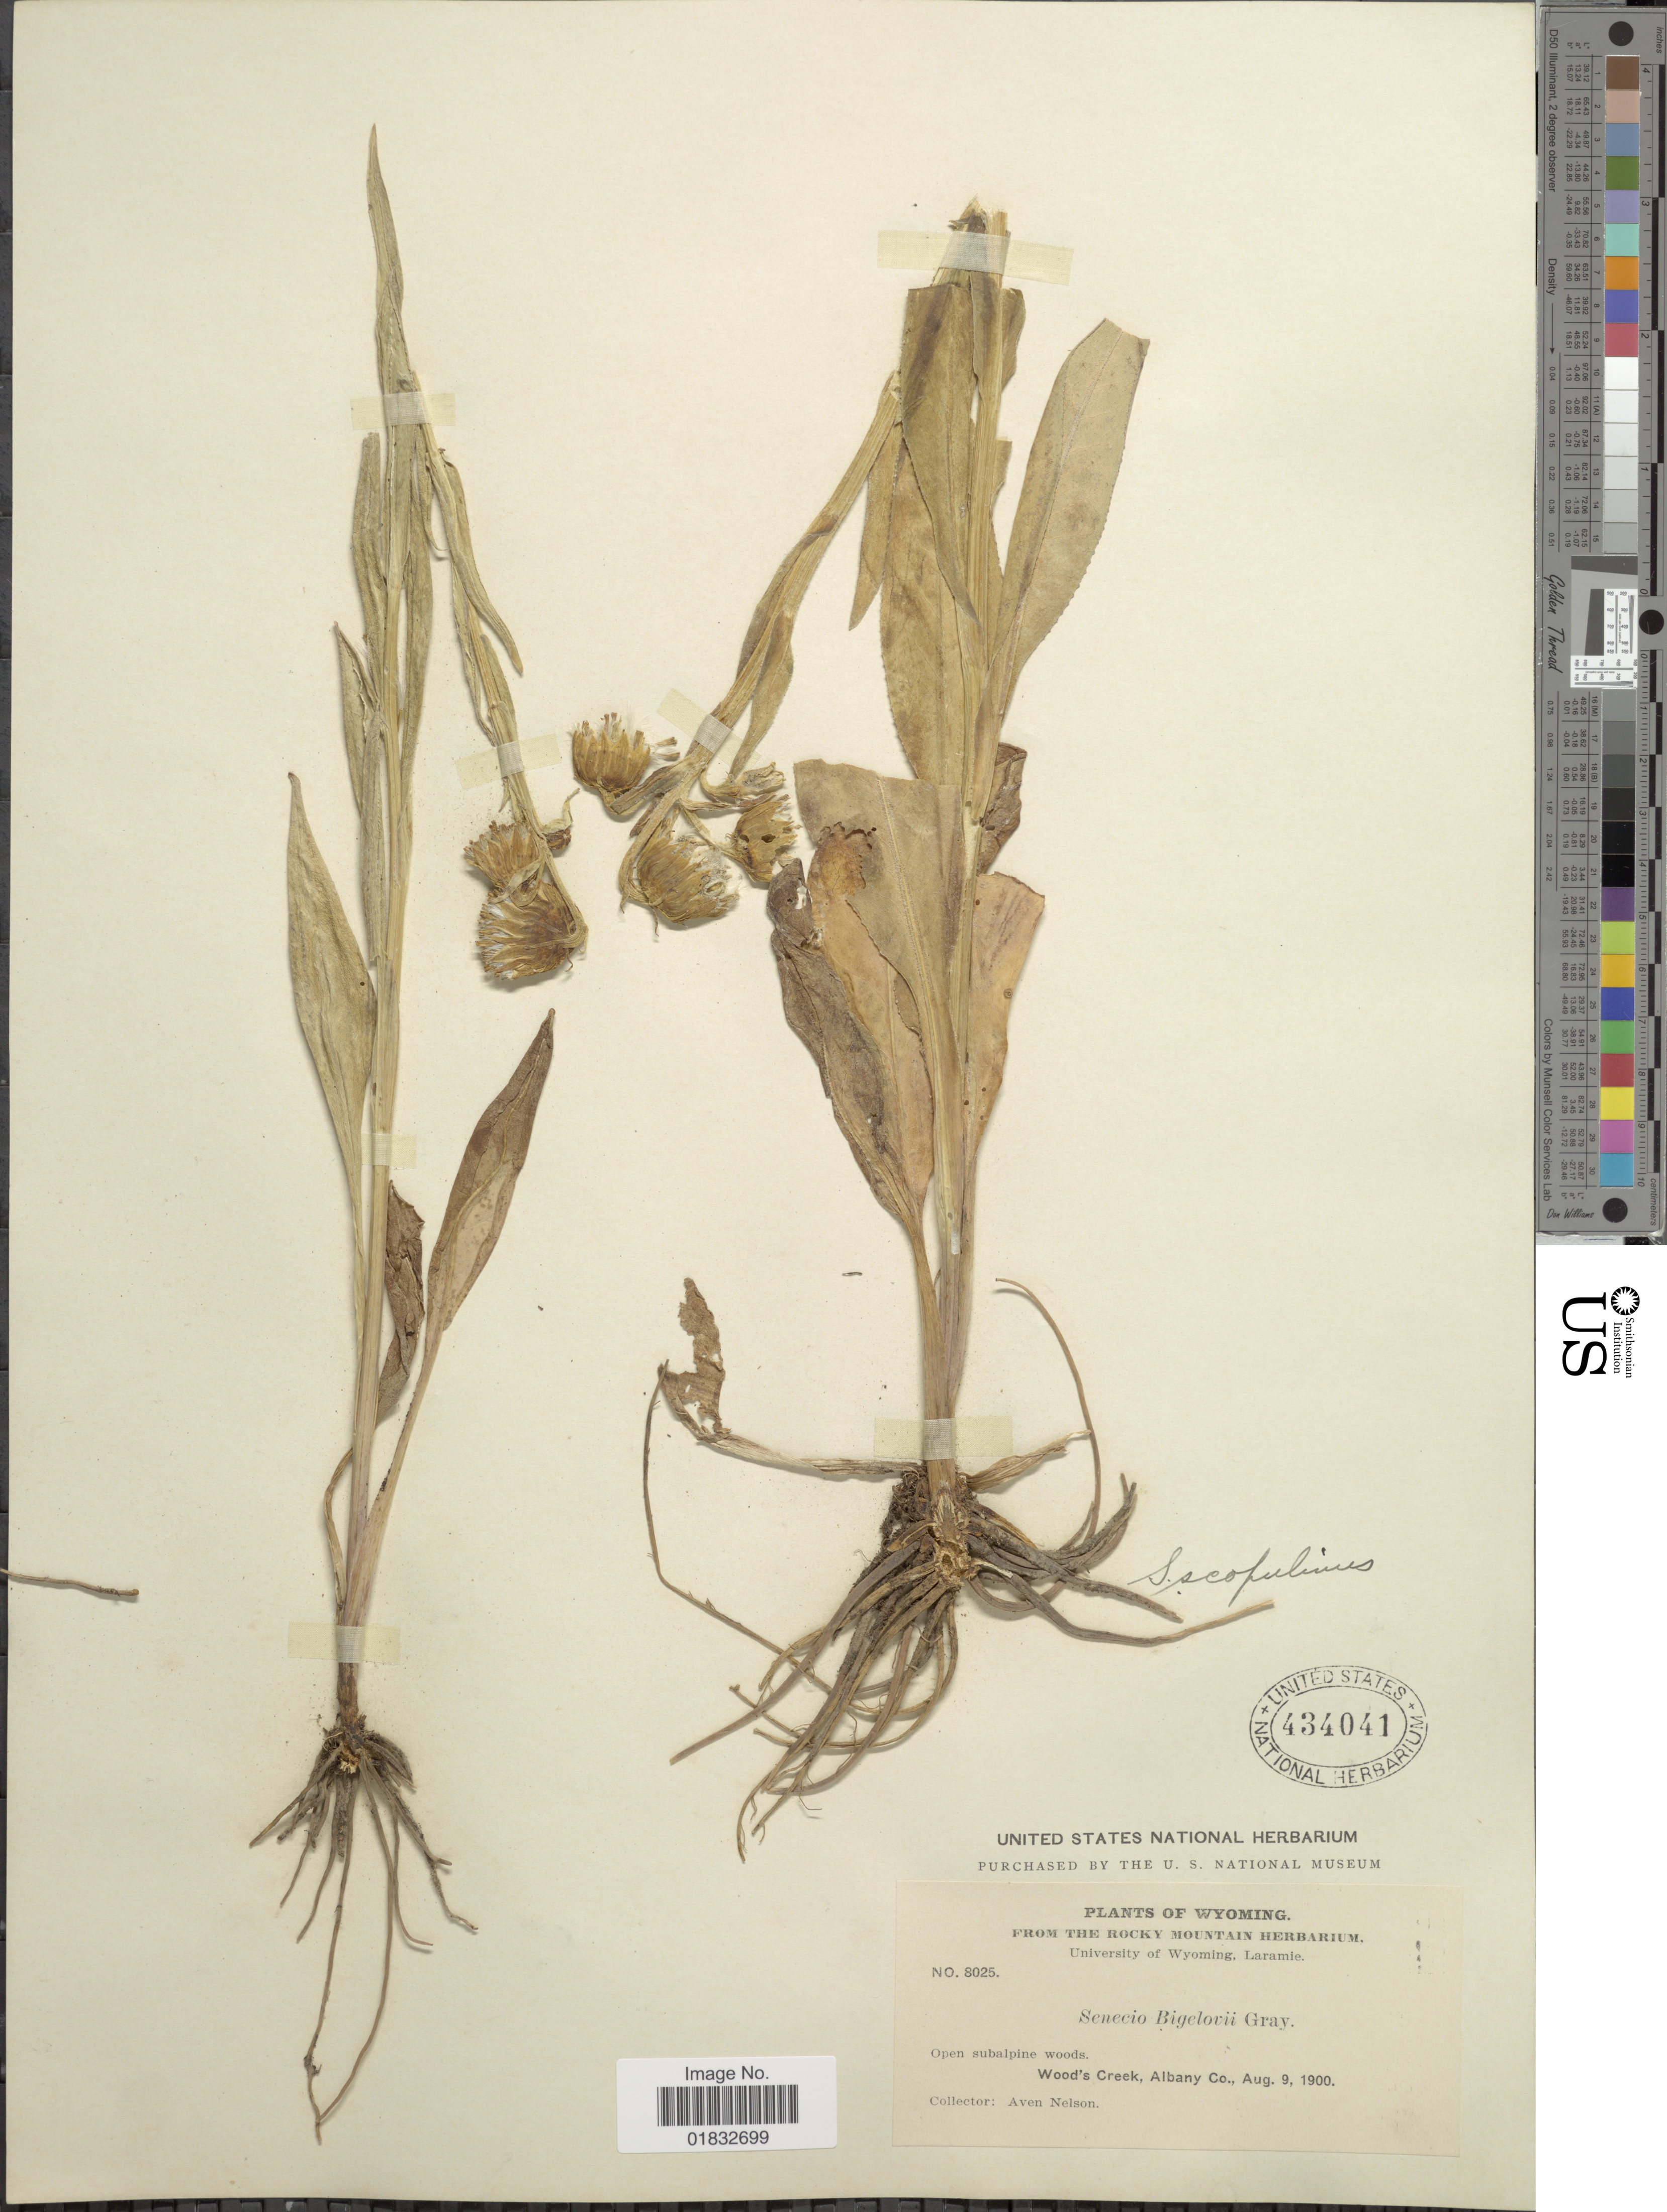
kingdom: Plantae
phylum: Tracheophyta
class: Magnoliopsida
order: Asterales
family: Asteraceae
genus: Senecio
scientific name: Senecio bigelovii var. hallii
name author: A. Gray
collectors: A. Nelson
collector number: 8025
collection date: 1900-08-09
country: United States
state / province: Wyoming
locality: Open subalpine woods, Wood's Creek, Albany Co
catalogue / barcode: US 434041